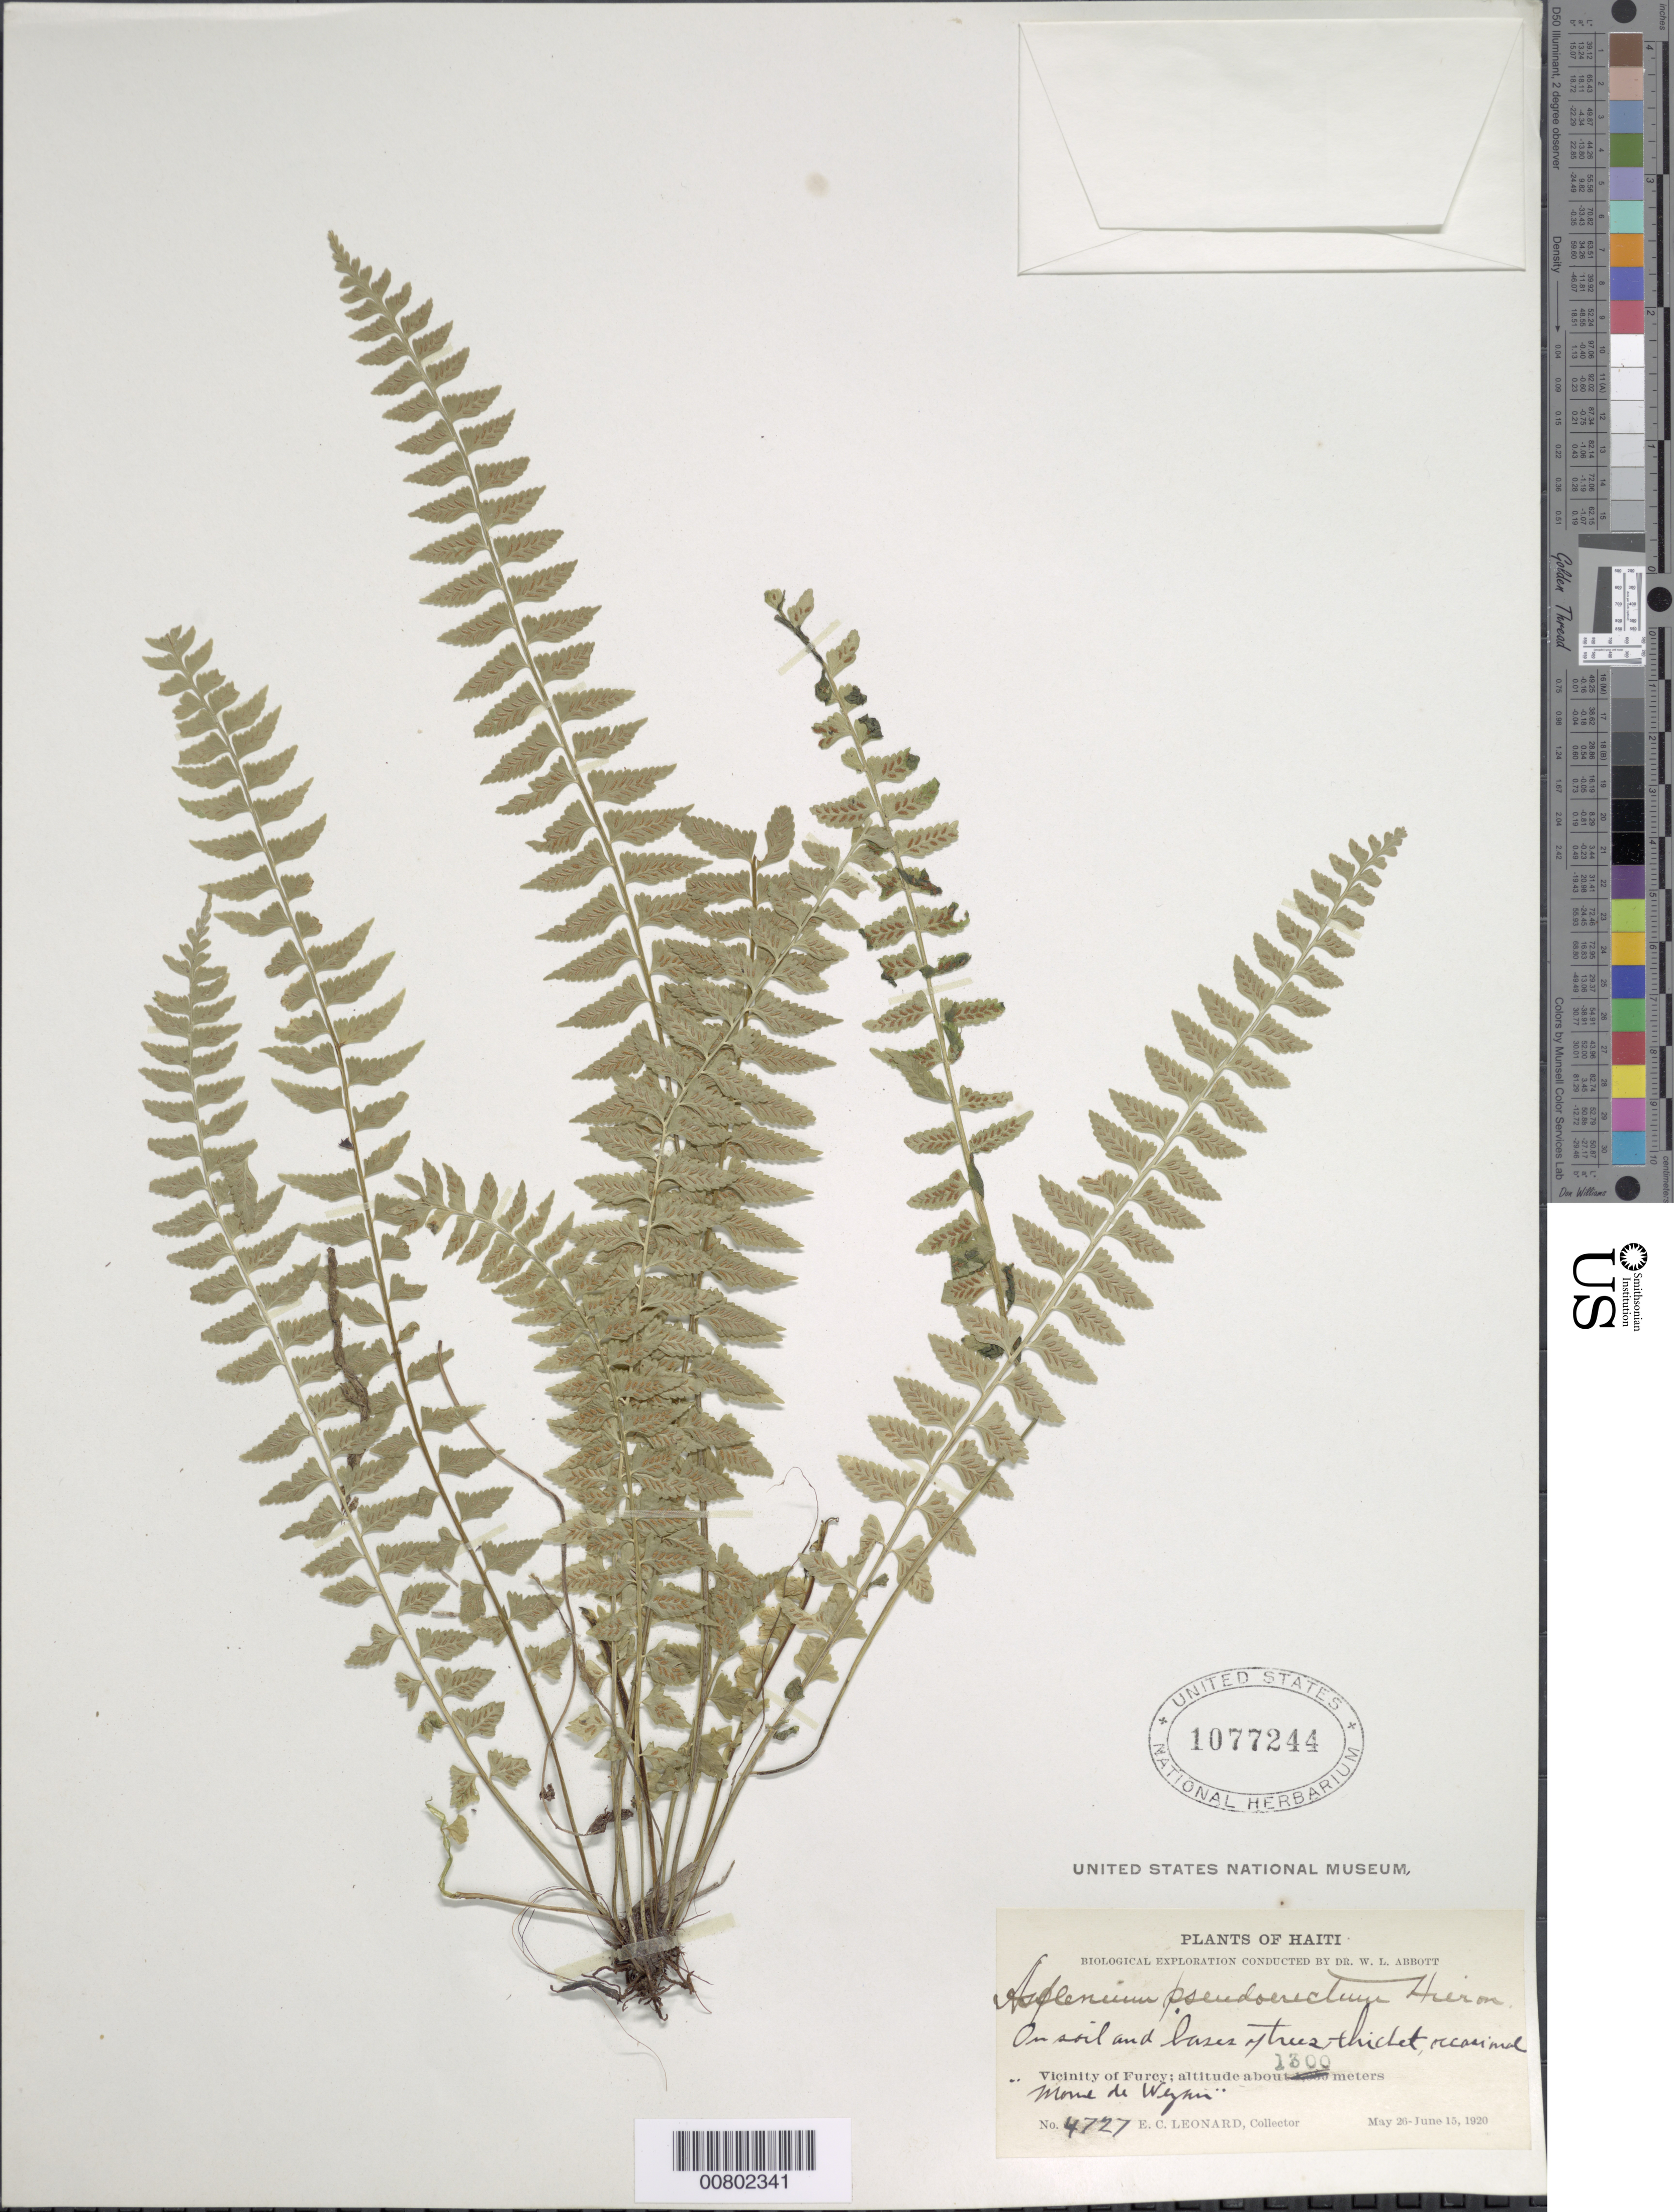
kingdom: Plantae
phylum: Tracheophyta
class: Polypodiopsida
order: Polypodiales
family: Aspleniaceae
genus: Asplenium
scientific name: Asplenium pteropus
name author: Kaulf.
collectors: E. C. Leonard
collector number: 4727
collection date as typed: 26 May 1920 to 15 Jun 1920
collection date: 1920-05-26/1920-06-15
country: Haiti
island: Hispaniola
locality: Furcy vicinity, Morne de Weyan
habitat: On soil and bases of tree in thicket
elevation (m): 1300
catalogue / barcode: US 1077244